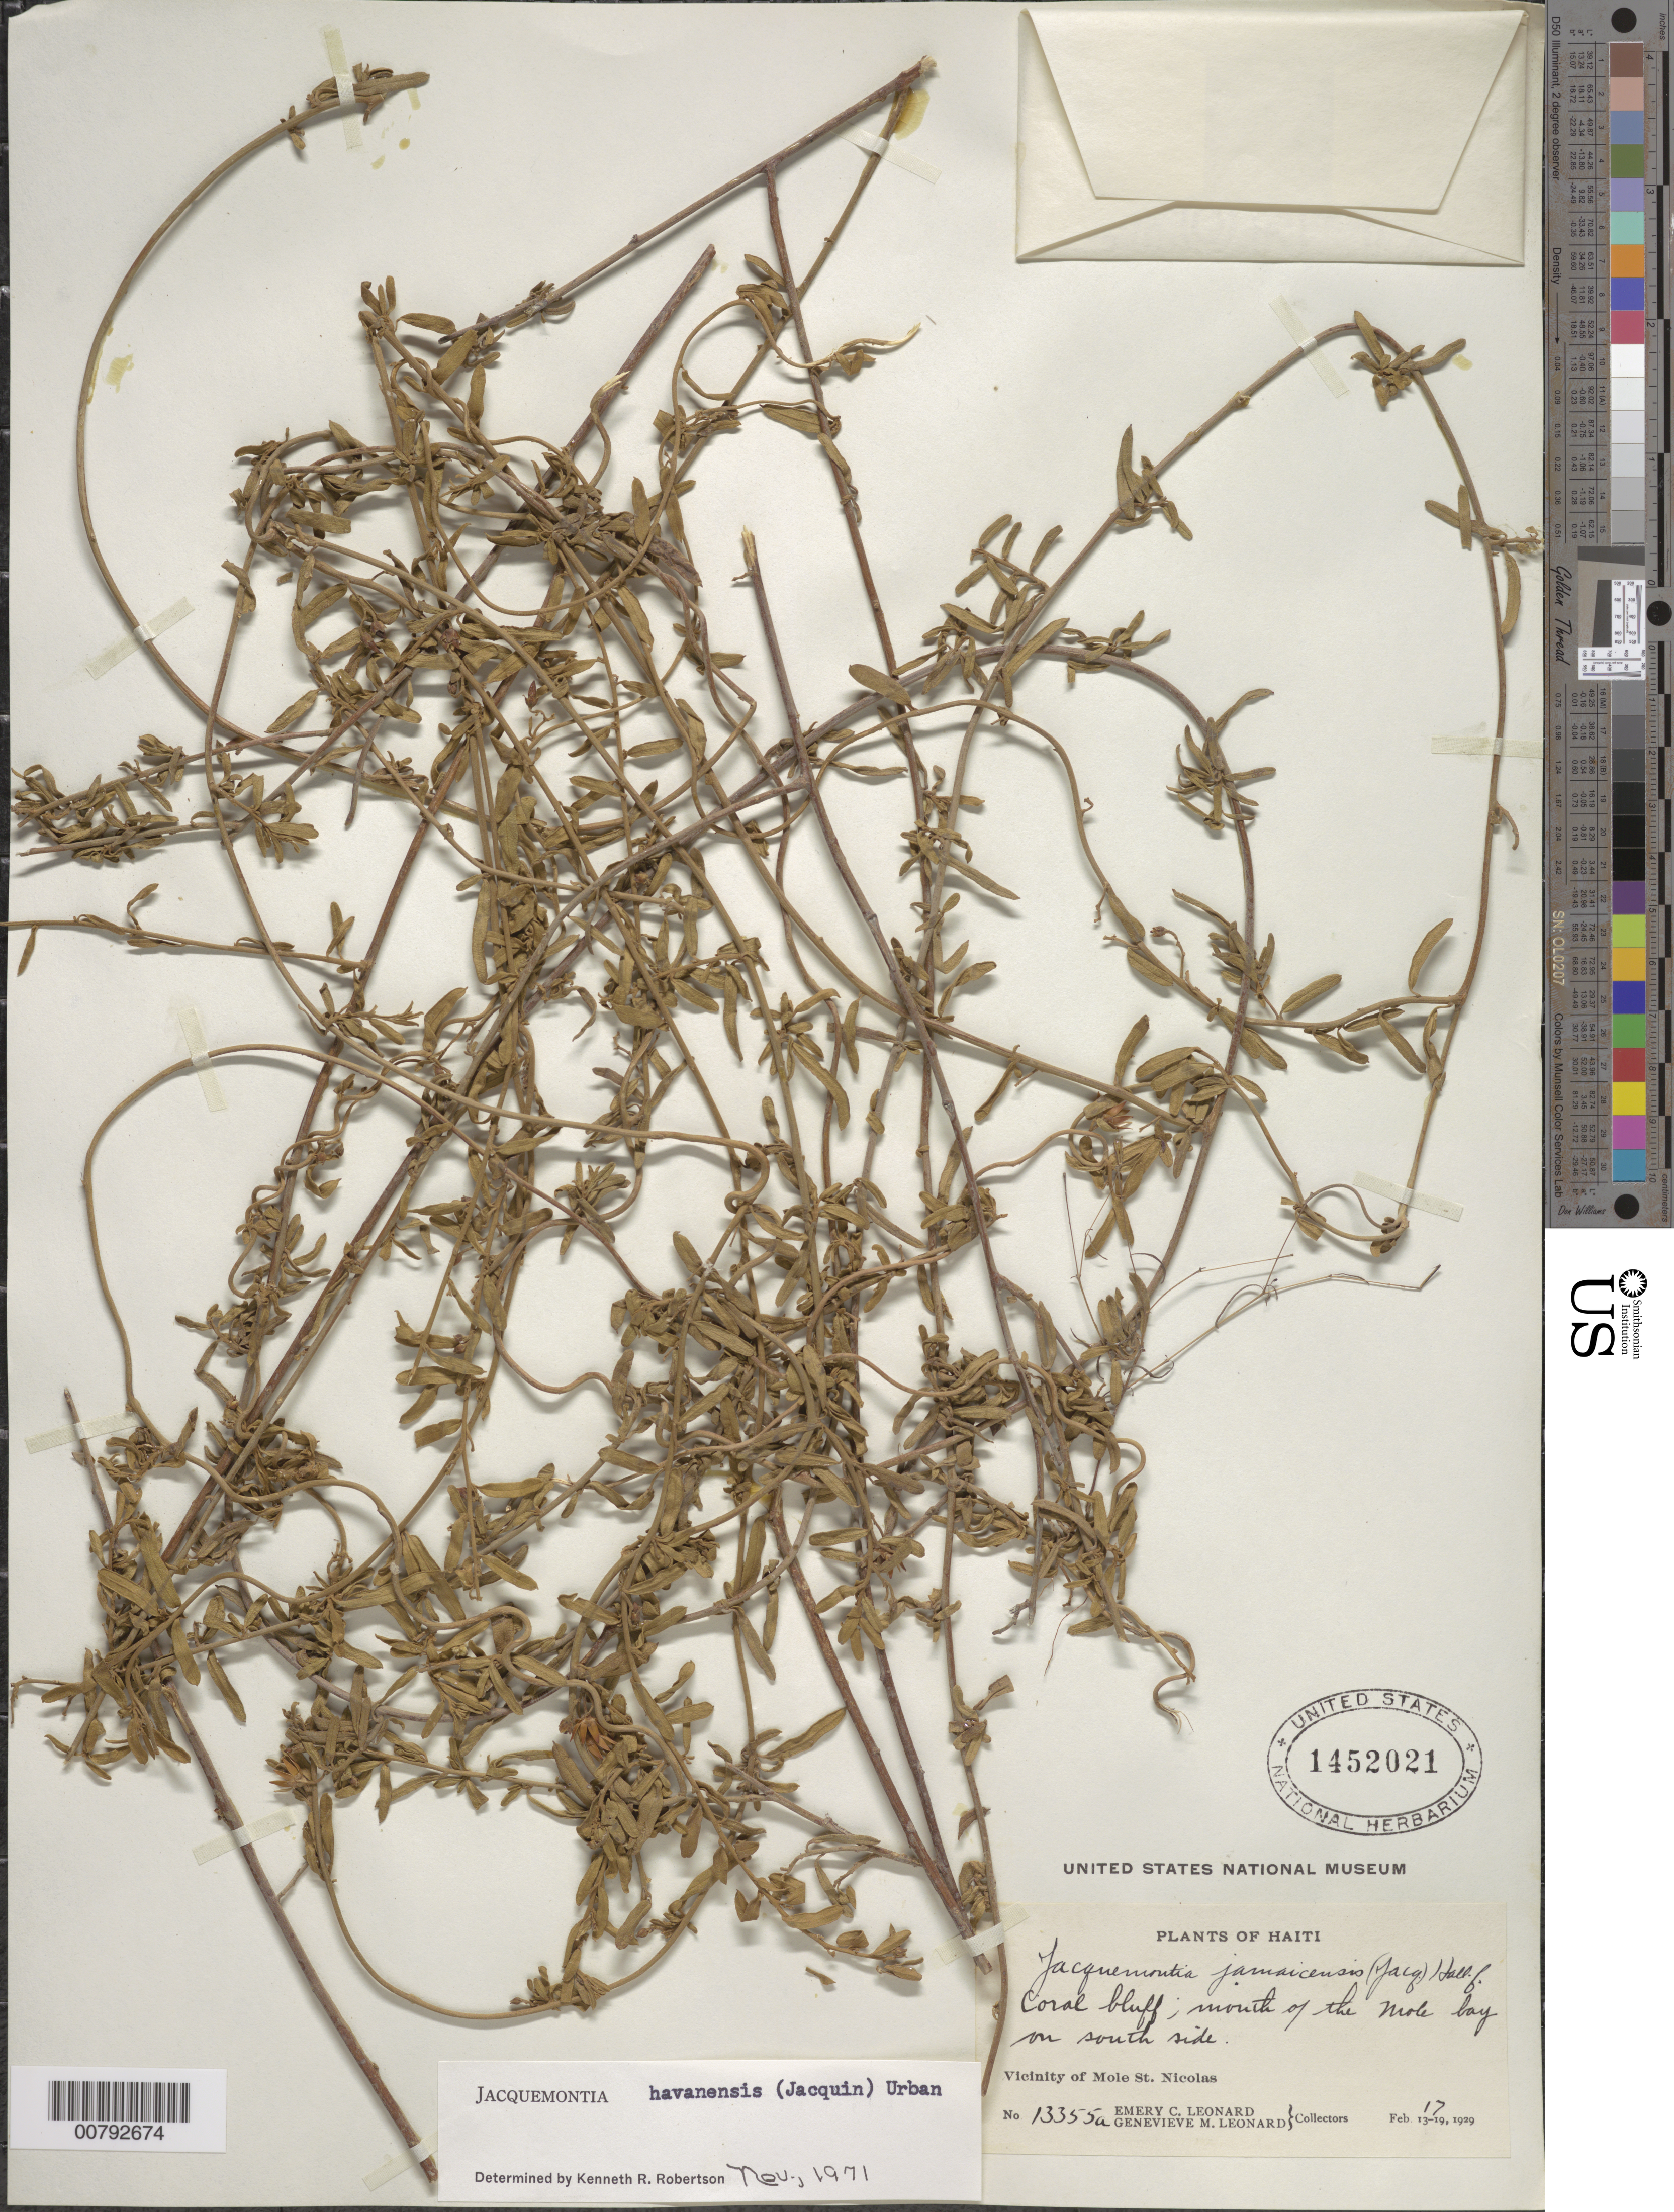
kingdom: Plantae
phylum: Tracheophyta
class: Magnoliopsida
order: Solanales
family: Convolvulaceae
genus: Jacquemontia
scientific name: Jacquemontia havanensis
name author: (Jacq.) Urb.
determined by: Robertson, K. R.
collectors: E. C. Leonard & G. M. Leonard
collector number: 13355a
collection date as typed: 17 Feb 1929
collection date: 1929-02-17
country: Haiti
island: Hispaniola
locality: Vicinity of Mole St. Nicolas, mouth of the Mole bay on south side.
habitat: Coral bluff.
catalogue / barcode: US 1452021